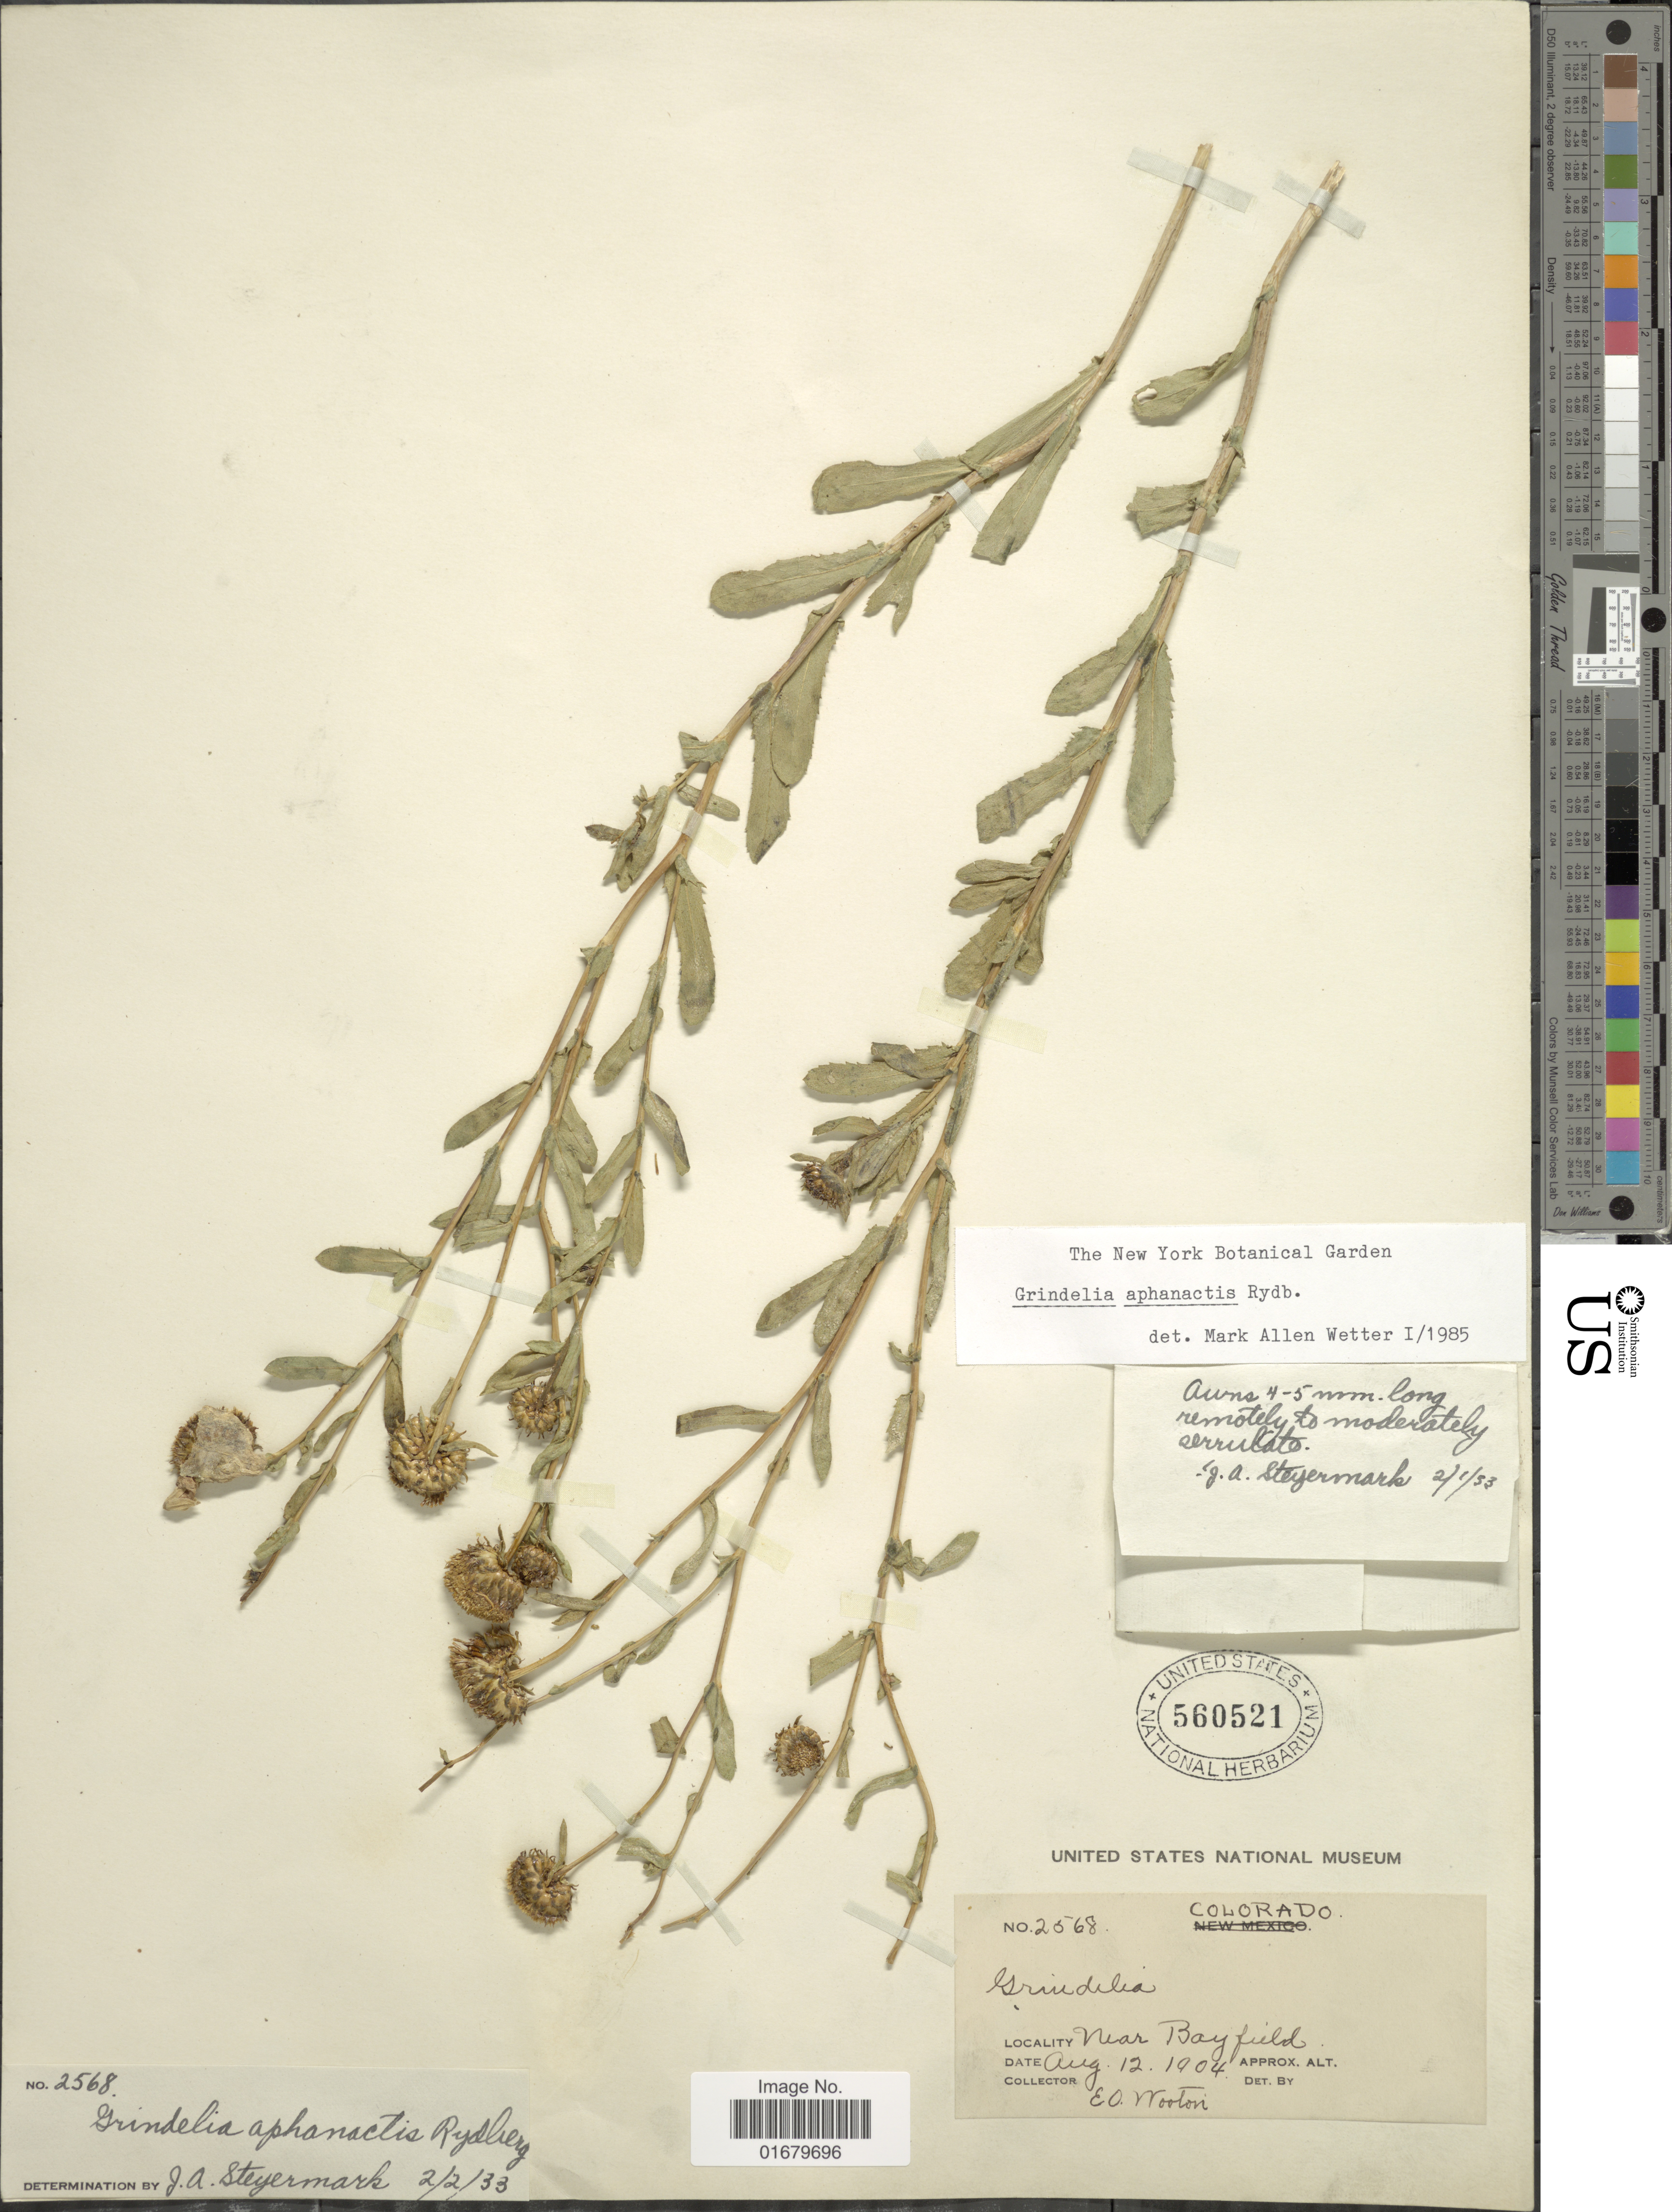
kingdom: Plantae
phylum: Tracheophyta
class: Magnoliopsida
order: Asterales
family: Asteraceae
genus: Grindelia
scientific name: Grindelia aphanactis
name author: Rydb.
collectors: E. O. Wooton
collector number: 2568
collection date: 1904-08-12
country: United States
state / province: Colorado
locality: Near Bayfield.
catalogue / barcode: US 560521